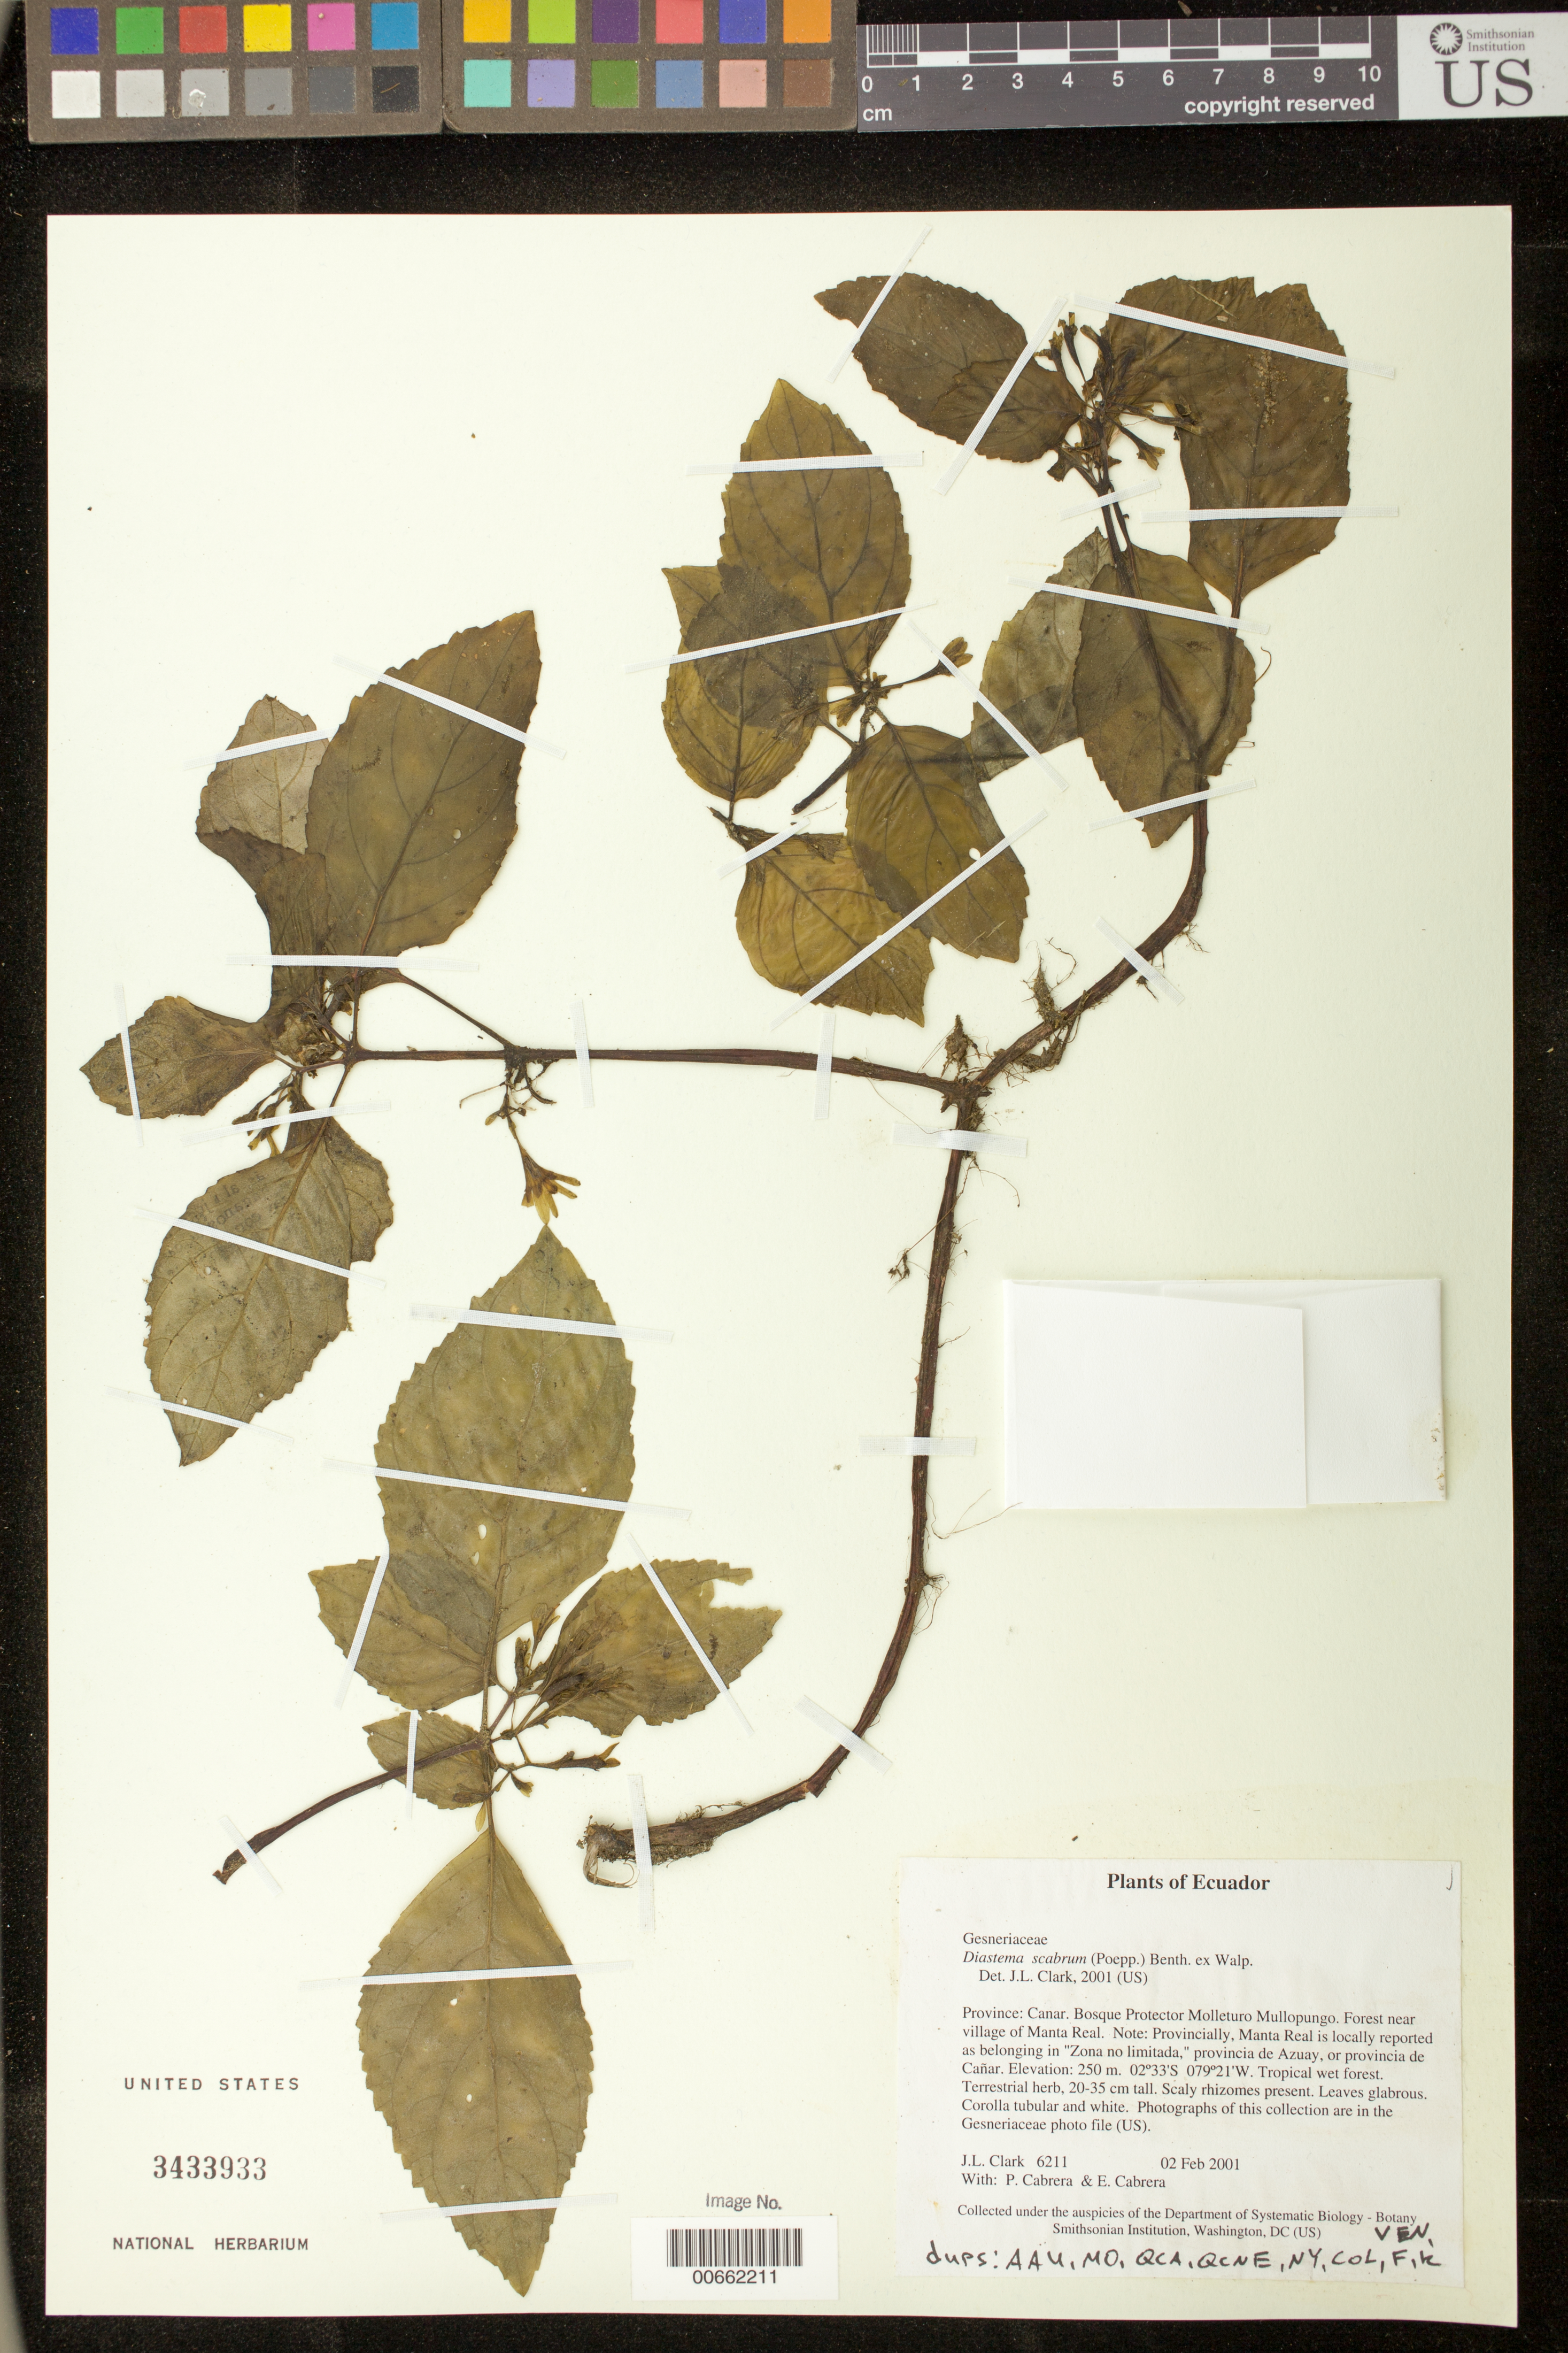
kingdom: Plantae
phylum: Tracheophyta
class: Magnoliopsida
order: Lamiales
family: Gesneriaceae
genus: Diastema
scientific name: Diastema scabrum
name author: (Poepp.) Benth. ex Walp.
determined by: Clark, J. L., (SEL), The Marie Selby Botanical Garden (UNITED STATES)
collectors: J. L. Clark, P. Cabrera & E. Cabrera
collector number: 6211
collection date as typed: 02 Feb 2001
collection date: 2001-02-02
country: Ecuador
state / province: Cañar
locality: Bosque Protector Molleturo Mullopungo. Forest near village of Manta Real. Note: Provincially, Manta Real is locally reported as belonging in "Zona no limitada," provincia de Azuay, or provincia de Cañar.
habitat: Tropical wet forest.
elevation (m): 250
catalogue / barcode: US 3433933